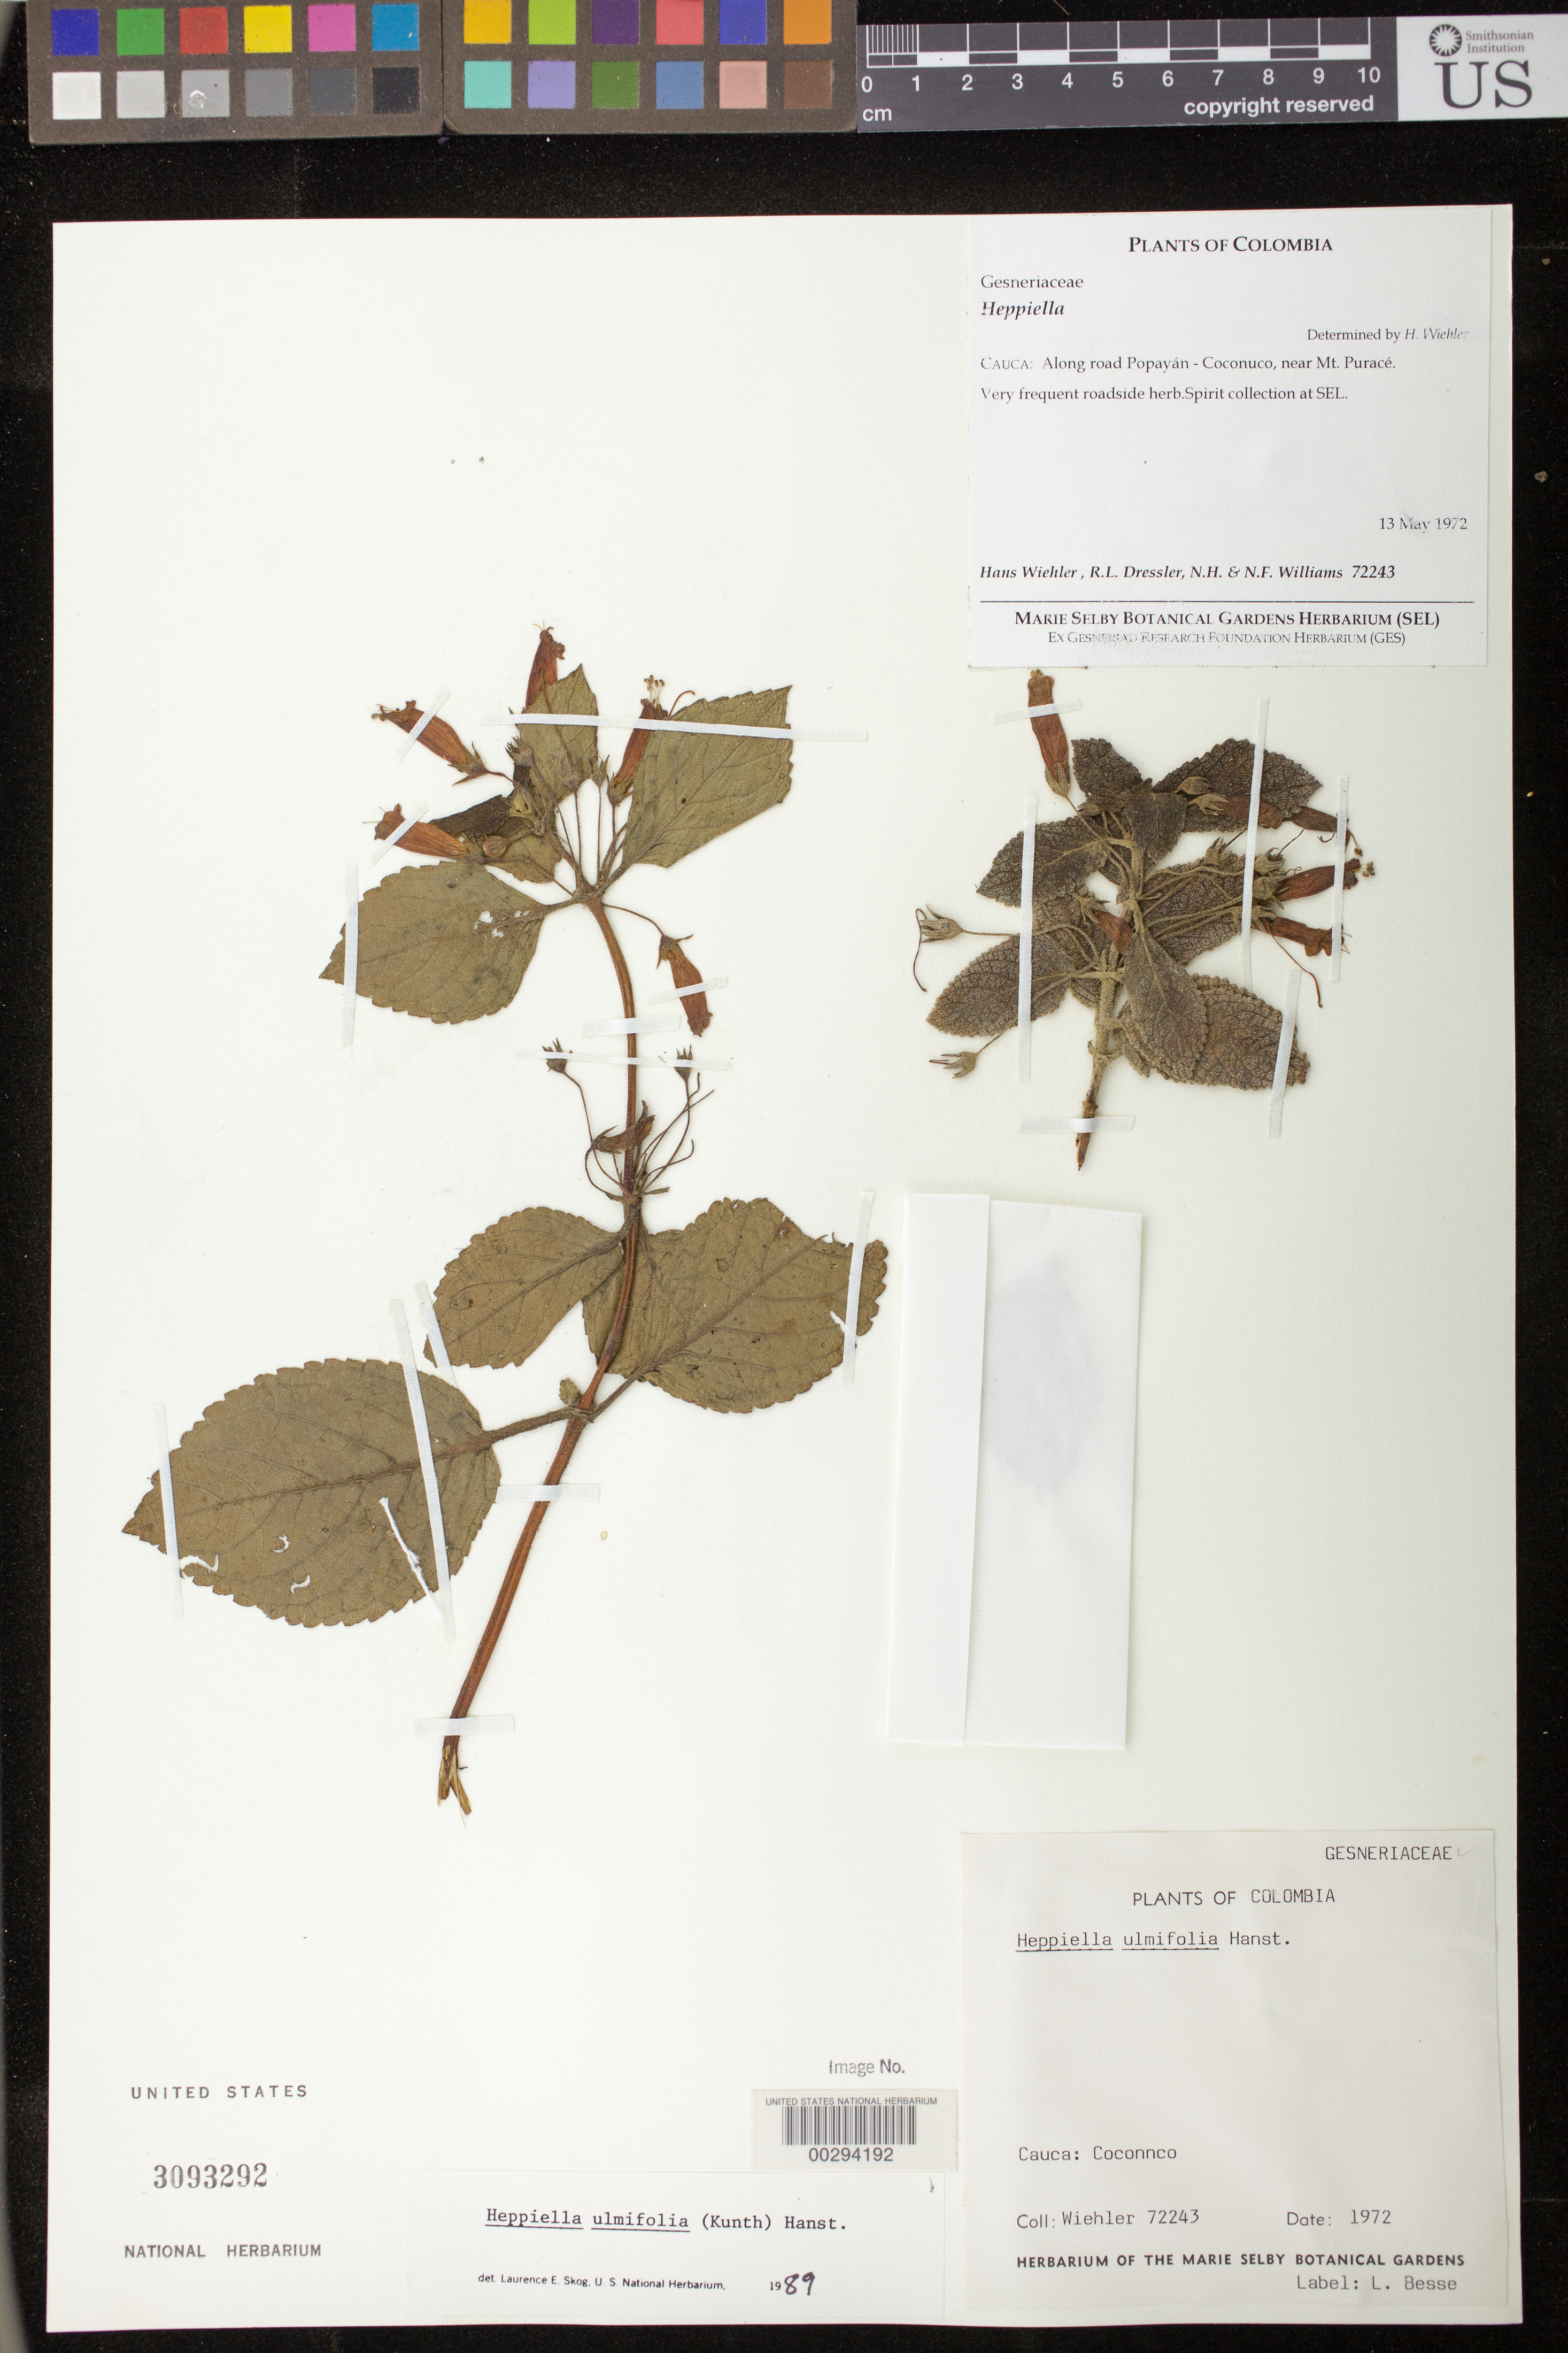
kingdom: Plantae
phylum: Tracheophyta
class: Magnoliopsida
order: Lamiales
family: Gesneriaceae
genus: Heppiella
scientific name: Heppiella ulmifolia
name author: (Kunth) Hanst.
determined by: Skog, Laurence E.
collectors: H. J. Wiehler, R. Dressler, N. H. Williams & N. Williams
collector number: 72243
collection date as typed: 13 May 1972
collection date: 1972-05-13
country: Colombia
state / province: Cauca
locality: Cauca: along road Popayán-Coconuco, near Mt. Puracé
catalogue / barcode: US 3093292